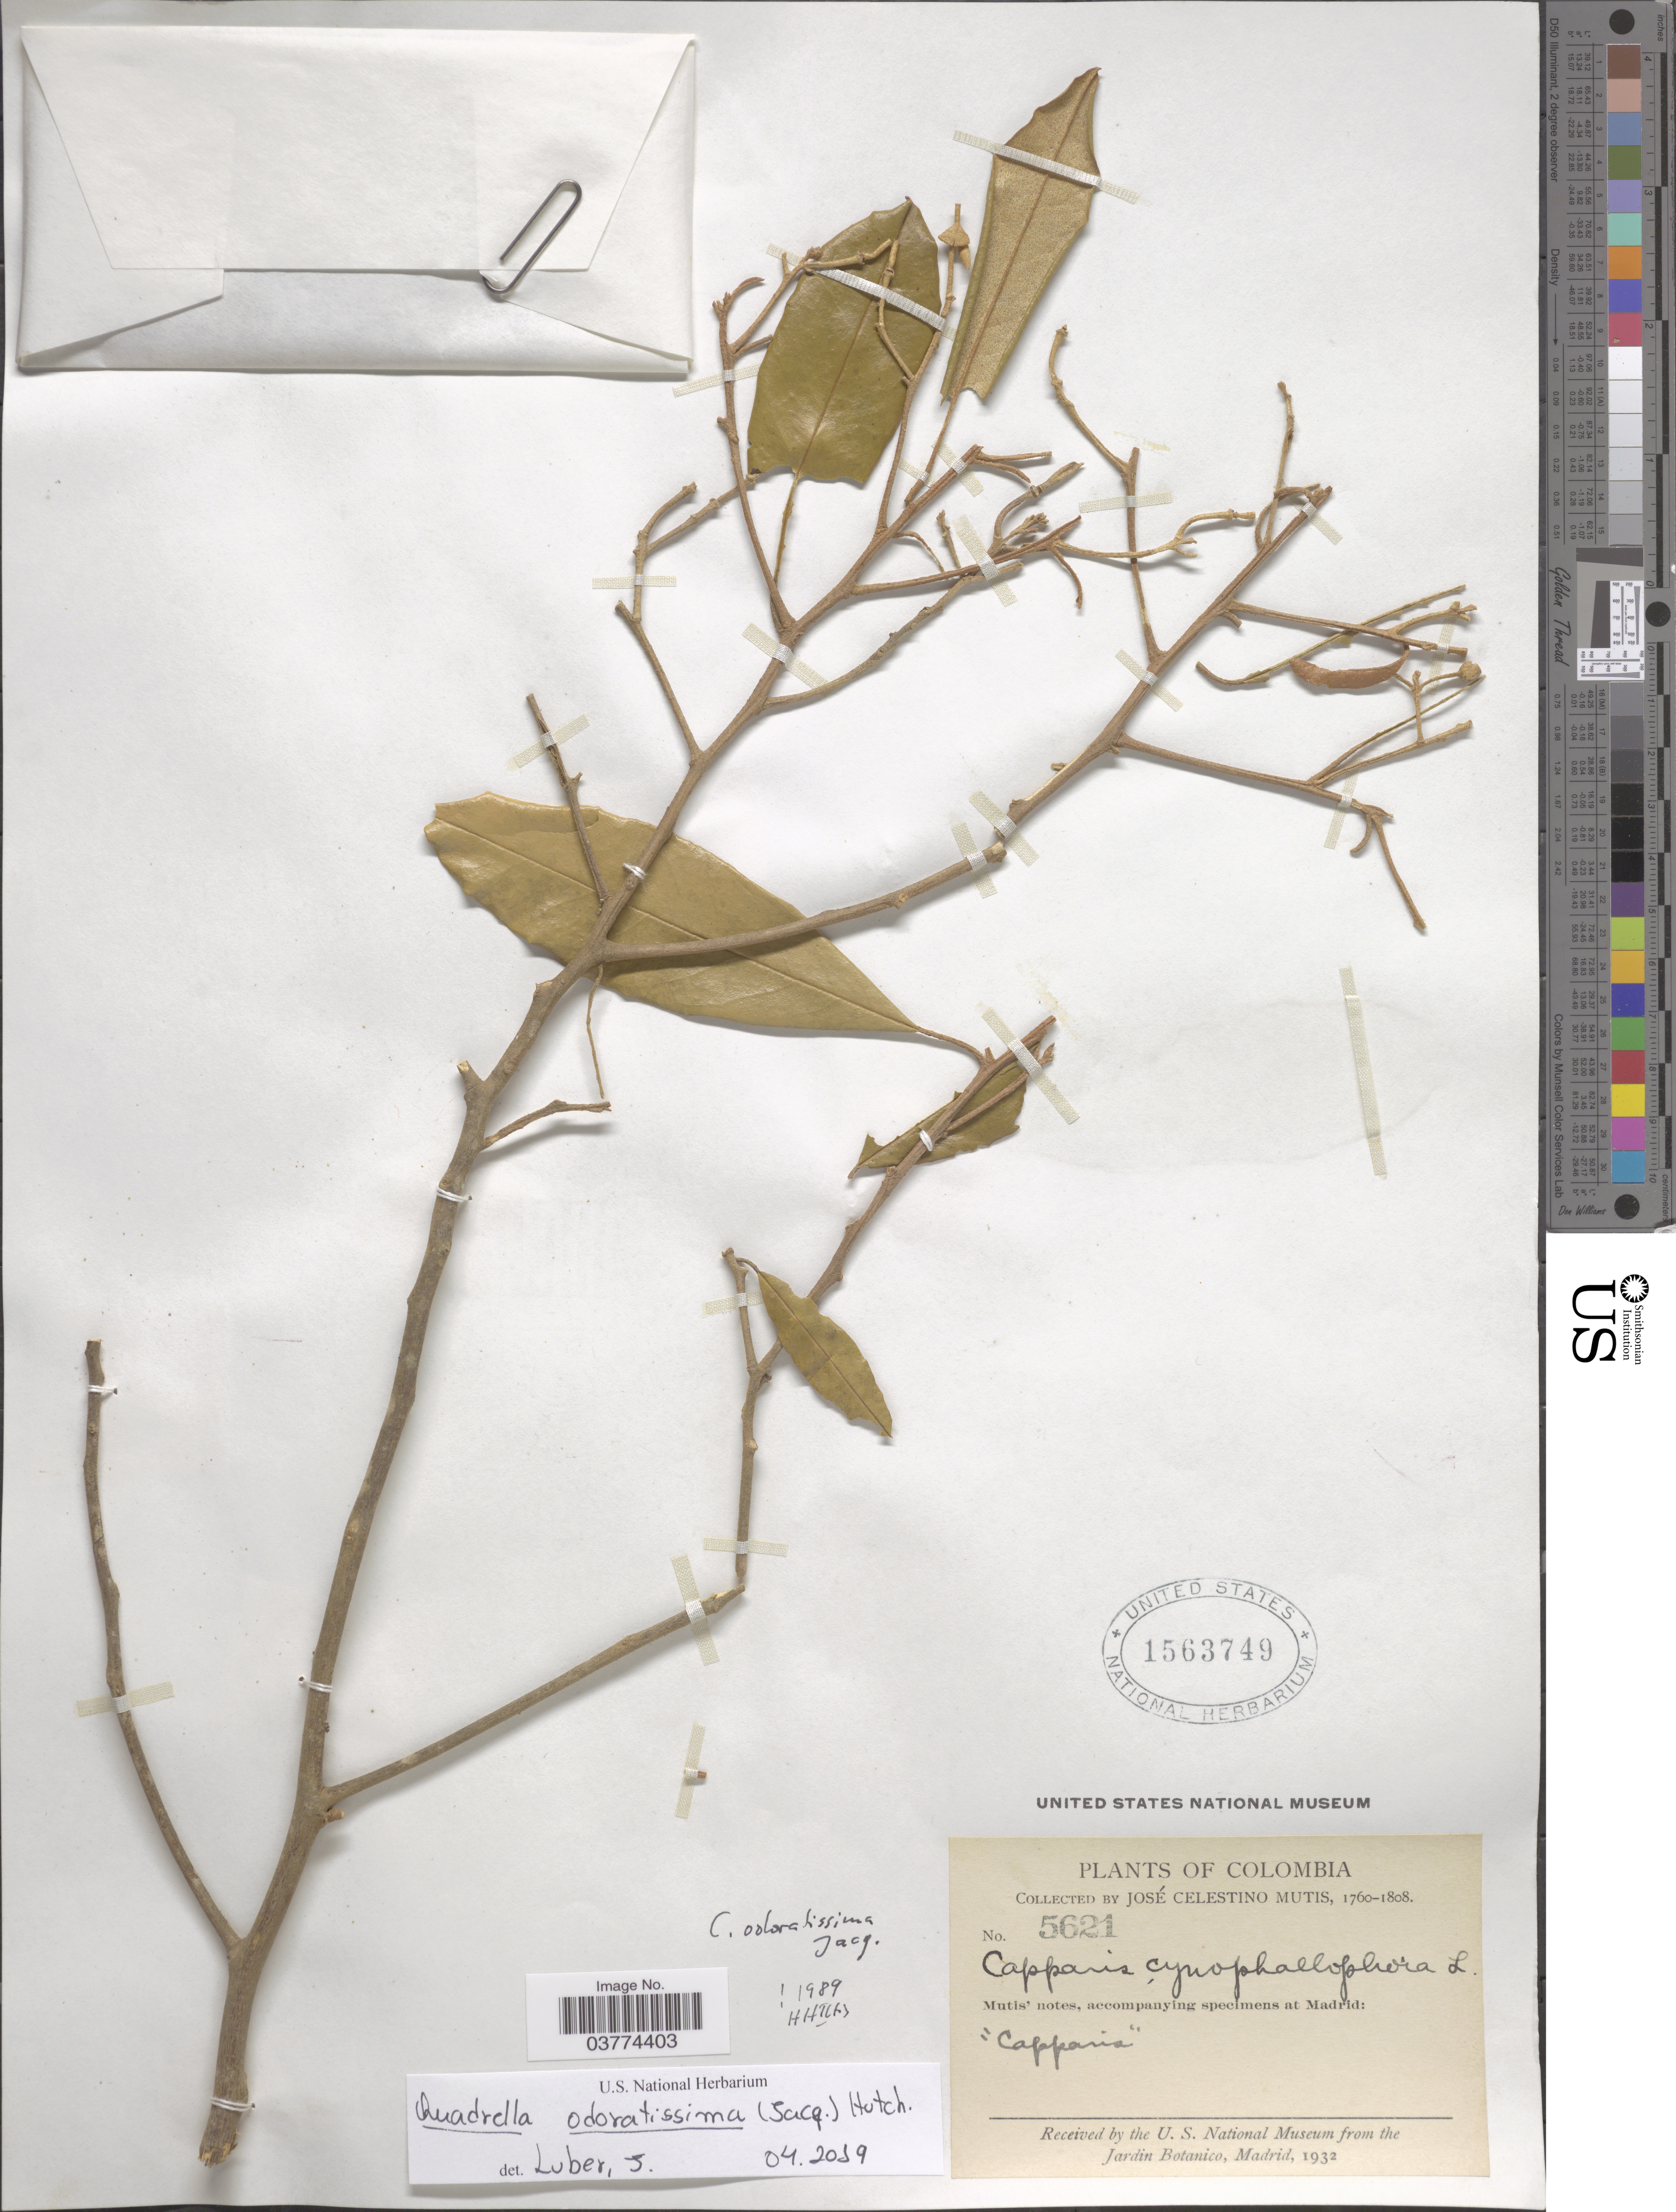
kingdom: Plantae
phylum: Tracheophyta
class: Magnoliopsida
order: Brassicales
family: Capparaceae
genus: Quadrella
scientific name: Quadrella odoratissima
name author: (Jacq.) Hutch.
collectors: J. C. B. Mutis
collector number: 5621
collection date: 1760/1808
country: Colombia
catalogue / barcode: US 1563749